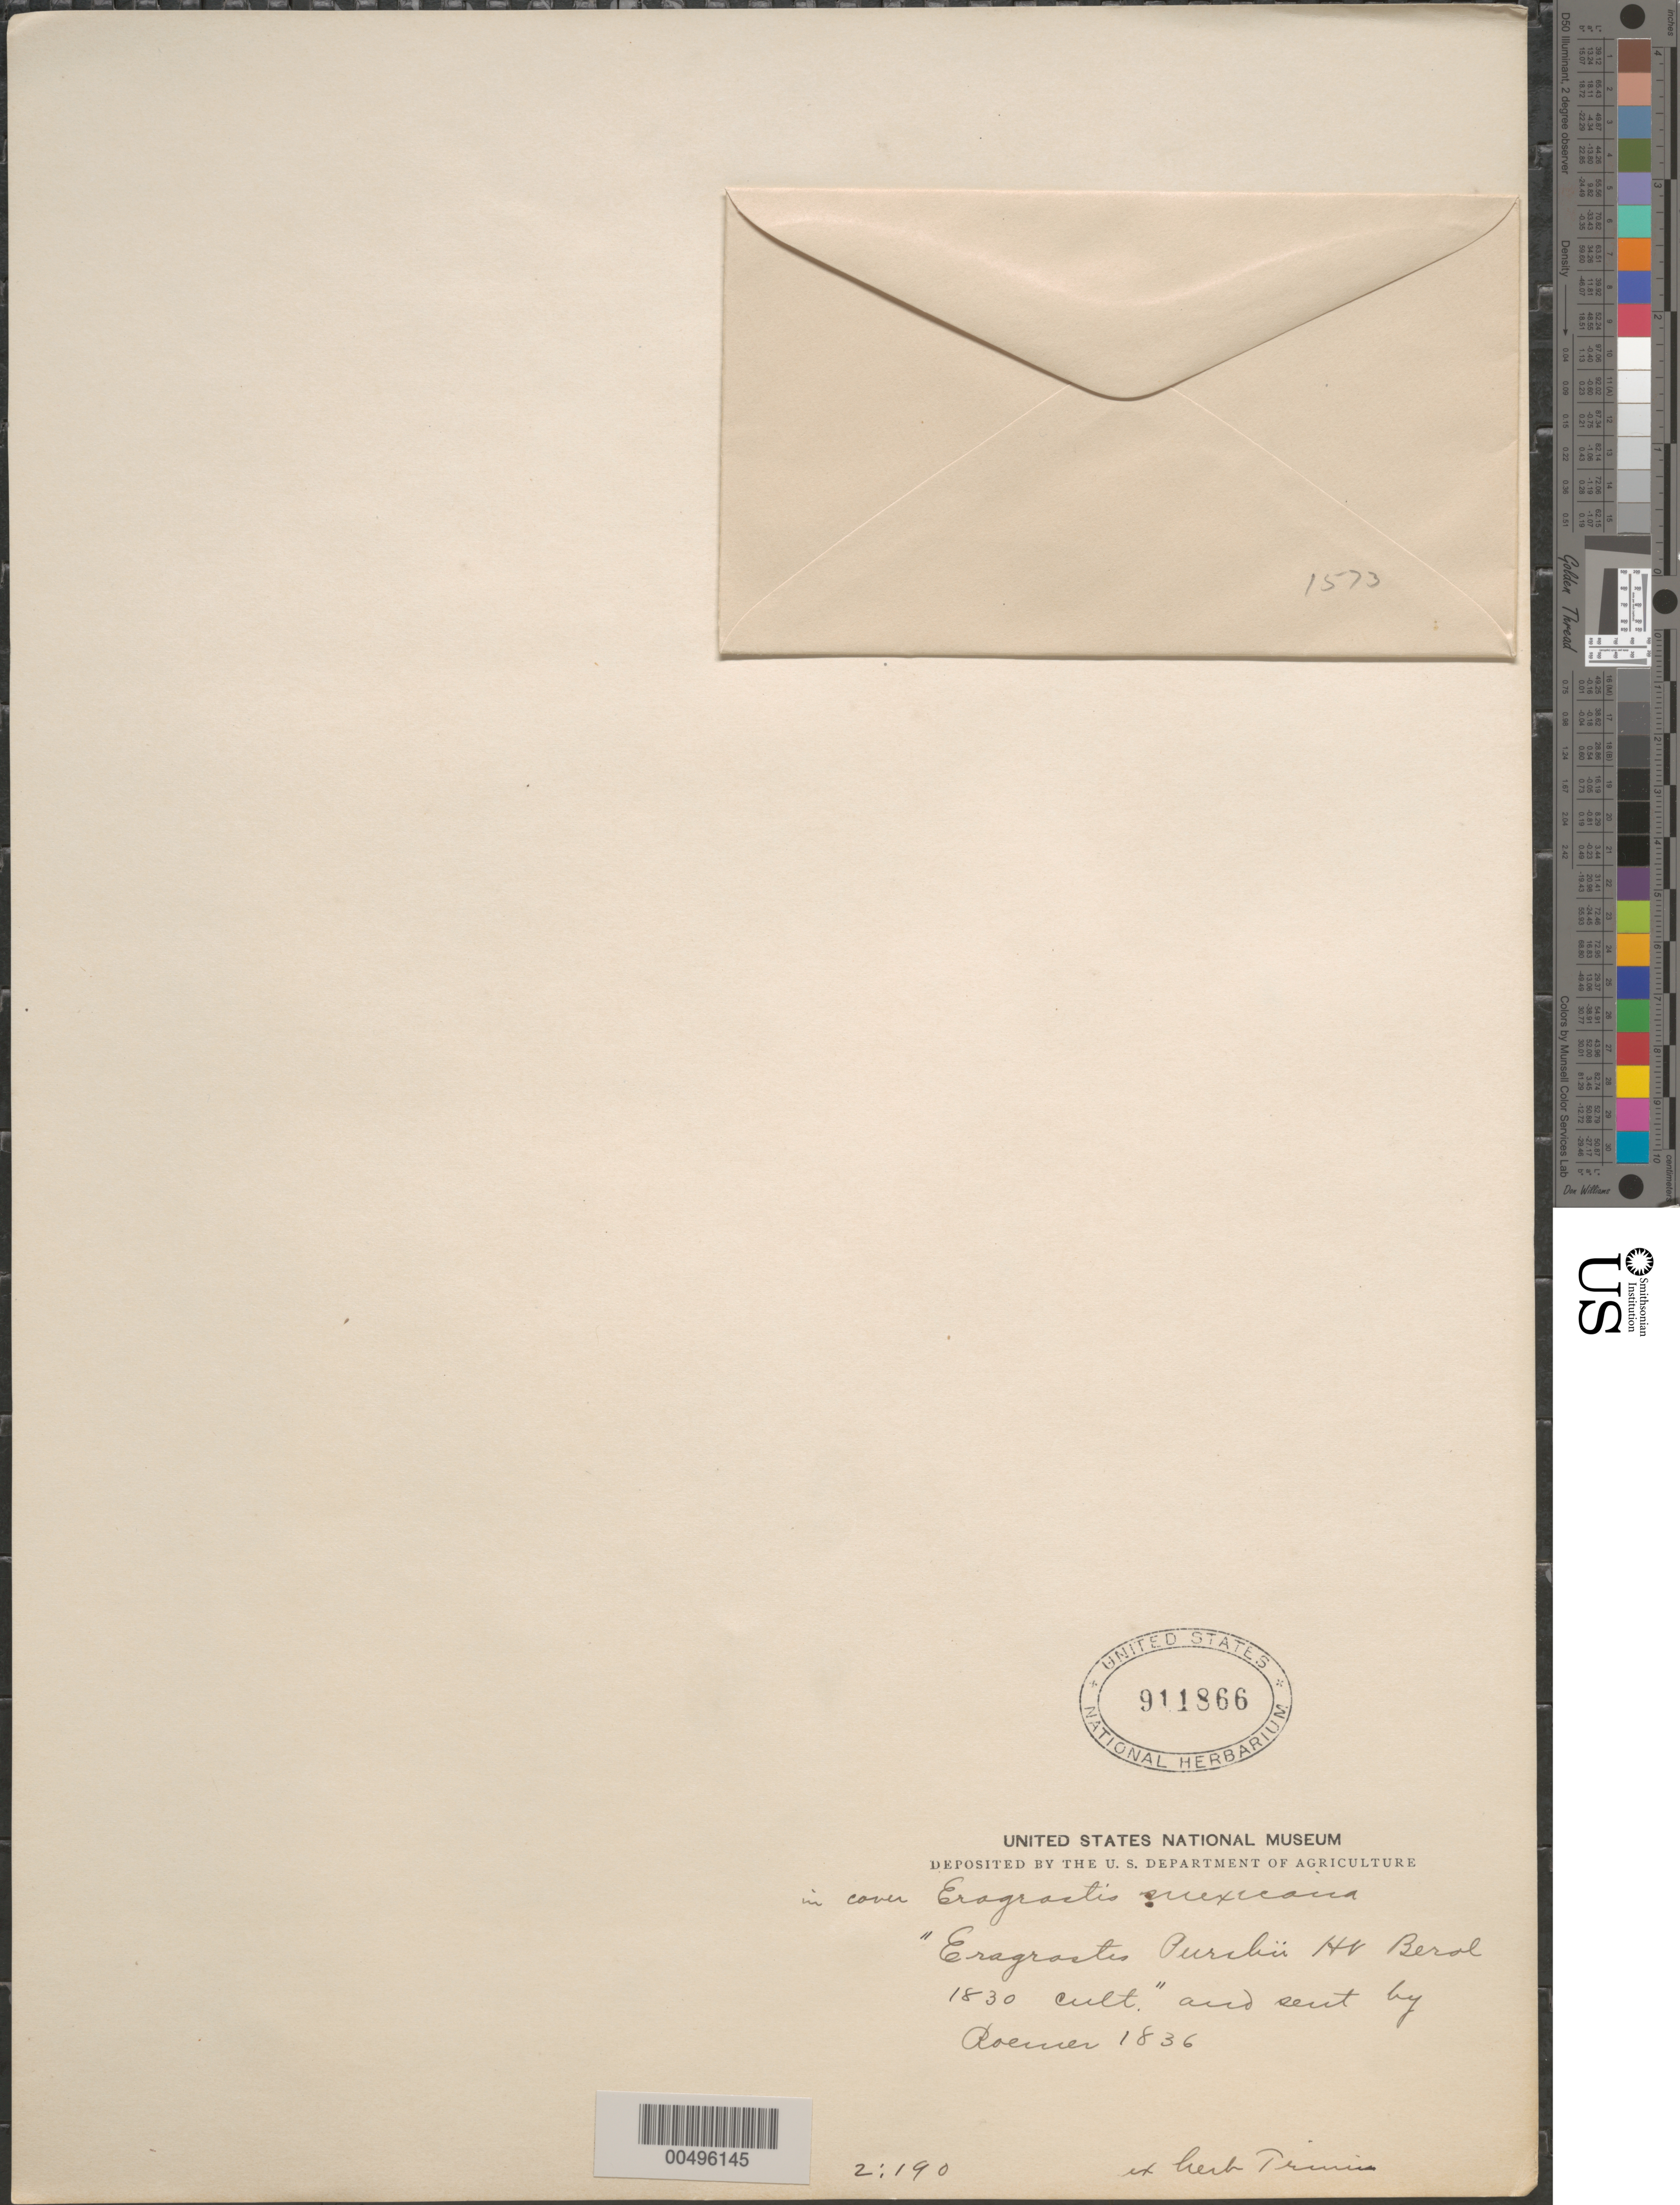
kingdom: Plantae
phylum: Tracheophyta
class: Liliopsida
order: Poales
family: Poaceae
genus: Eragrostis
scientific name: Eragrostis mexicana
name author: (Hornem.) Link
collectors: -. Roemer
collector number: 1836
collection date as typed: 1830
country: Mexico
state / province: Durango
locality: San Ramon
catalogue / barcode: US 911866